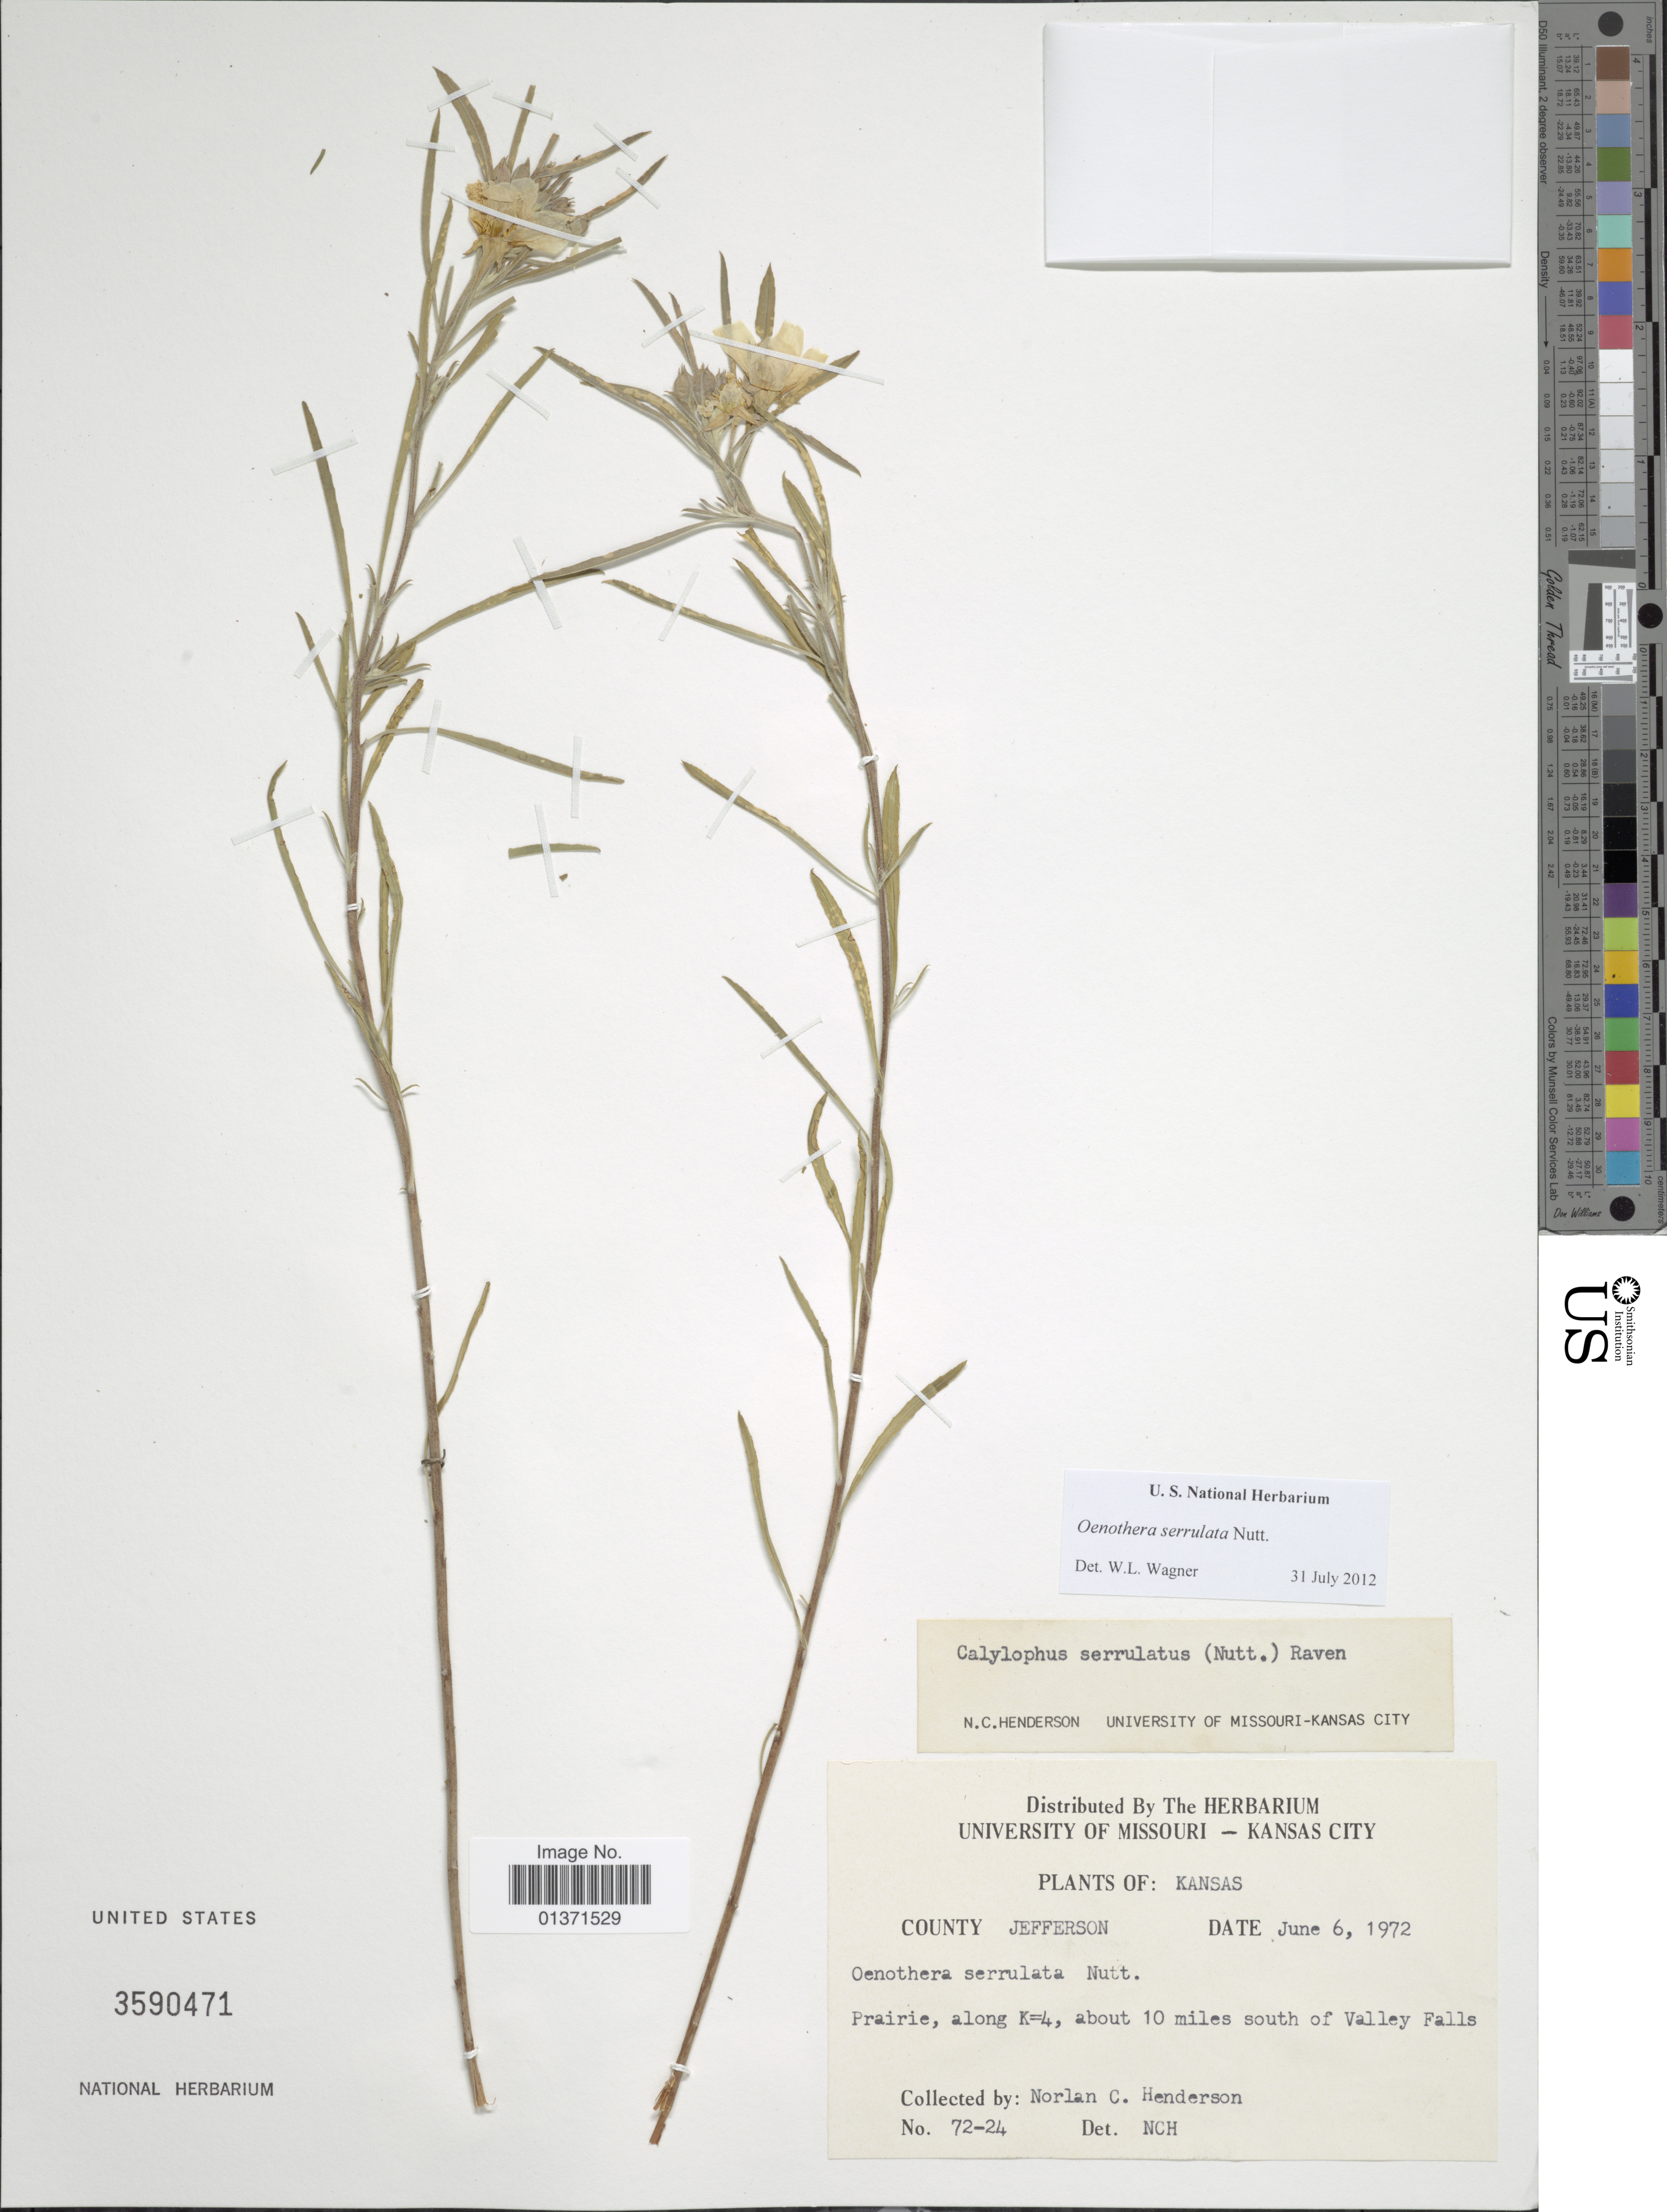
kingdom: Plantae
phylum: Tracheophyta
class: Magnoliopsida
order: Myrtales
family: Onagraceae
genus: Oenothera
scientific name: Oenothera serrulata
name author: Nutt.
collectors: N. C. Henderson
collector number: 72-24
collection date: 1972-06-06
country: United States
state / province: Kansas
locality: County Jefferson, Prairie, along K=4, about 10 miles south of Valley Falls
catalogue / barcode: US 3590471